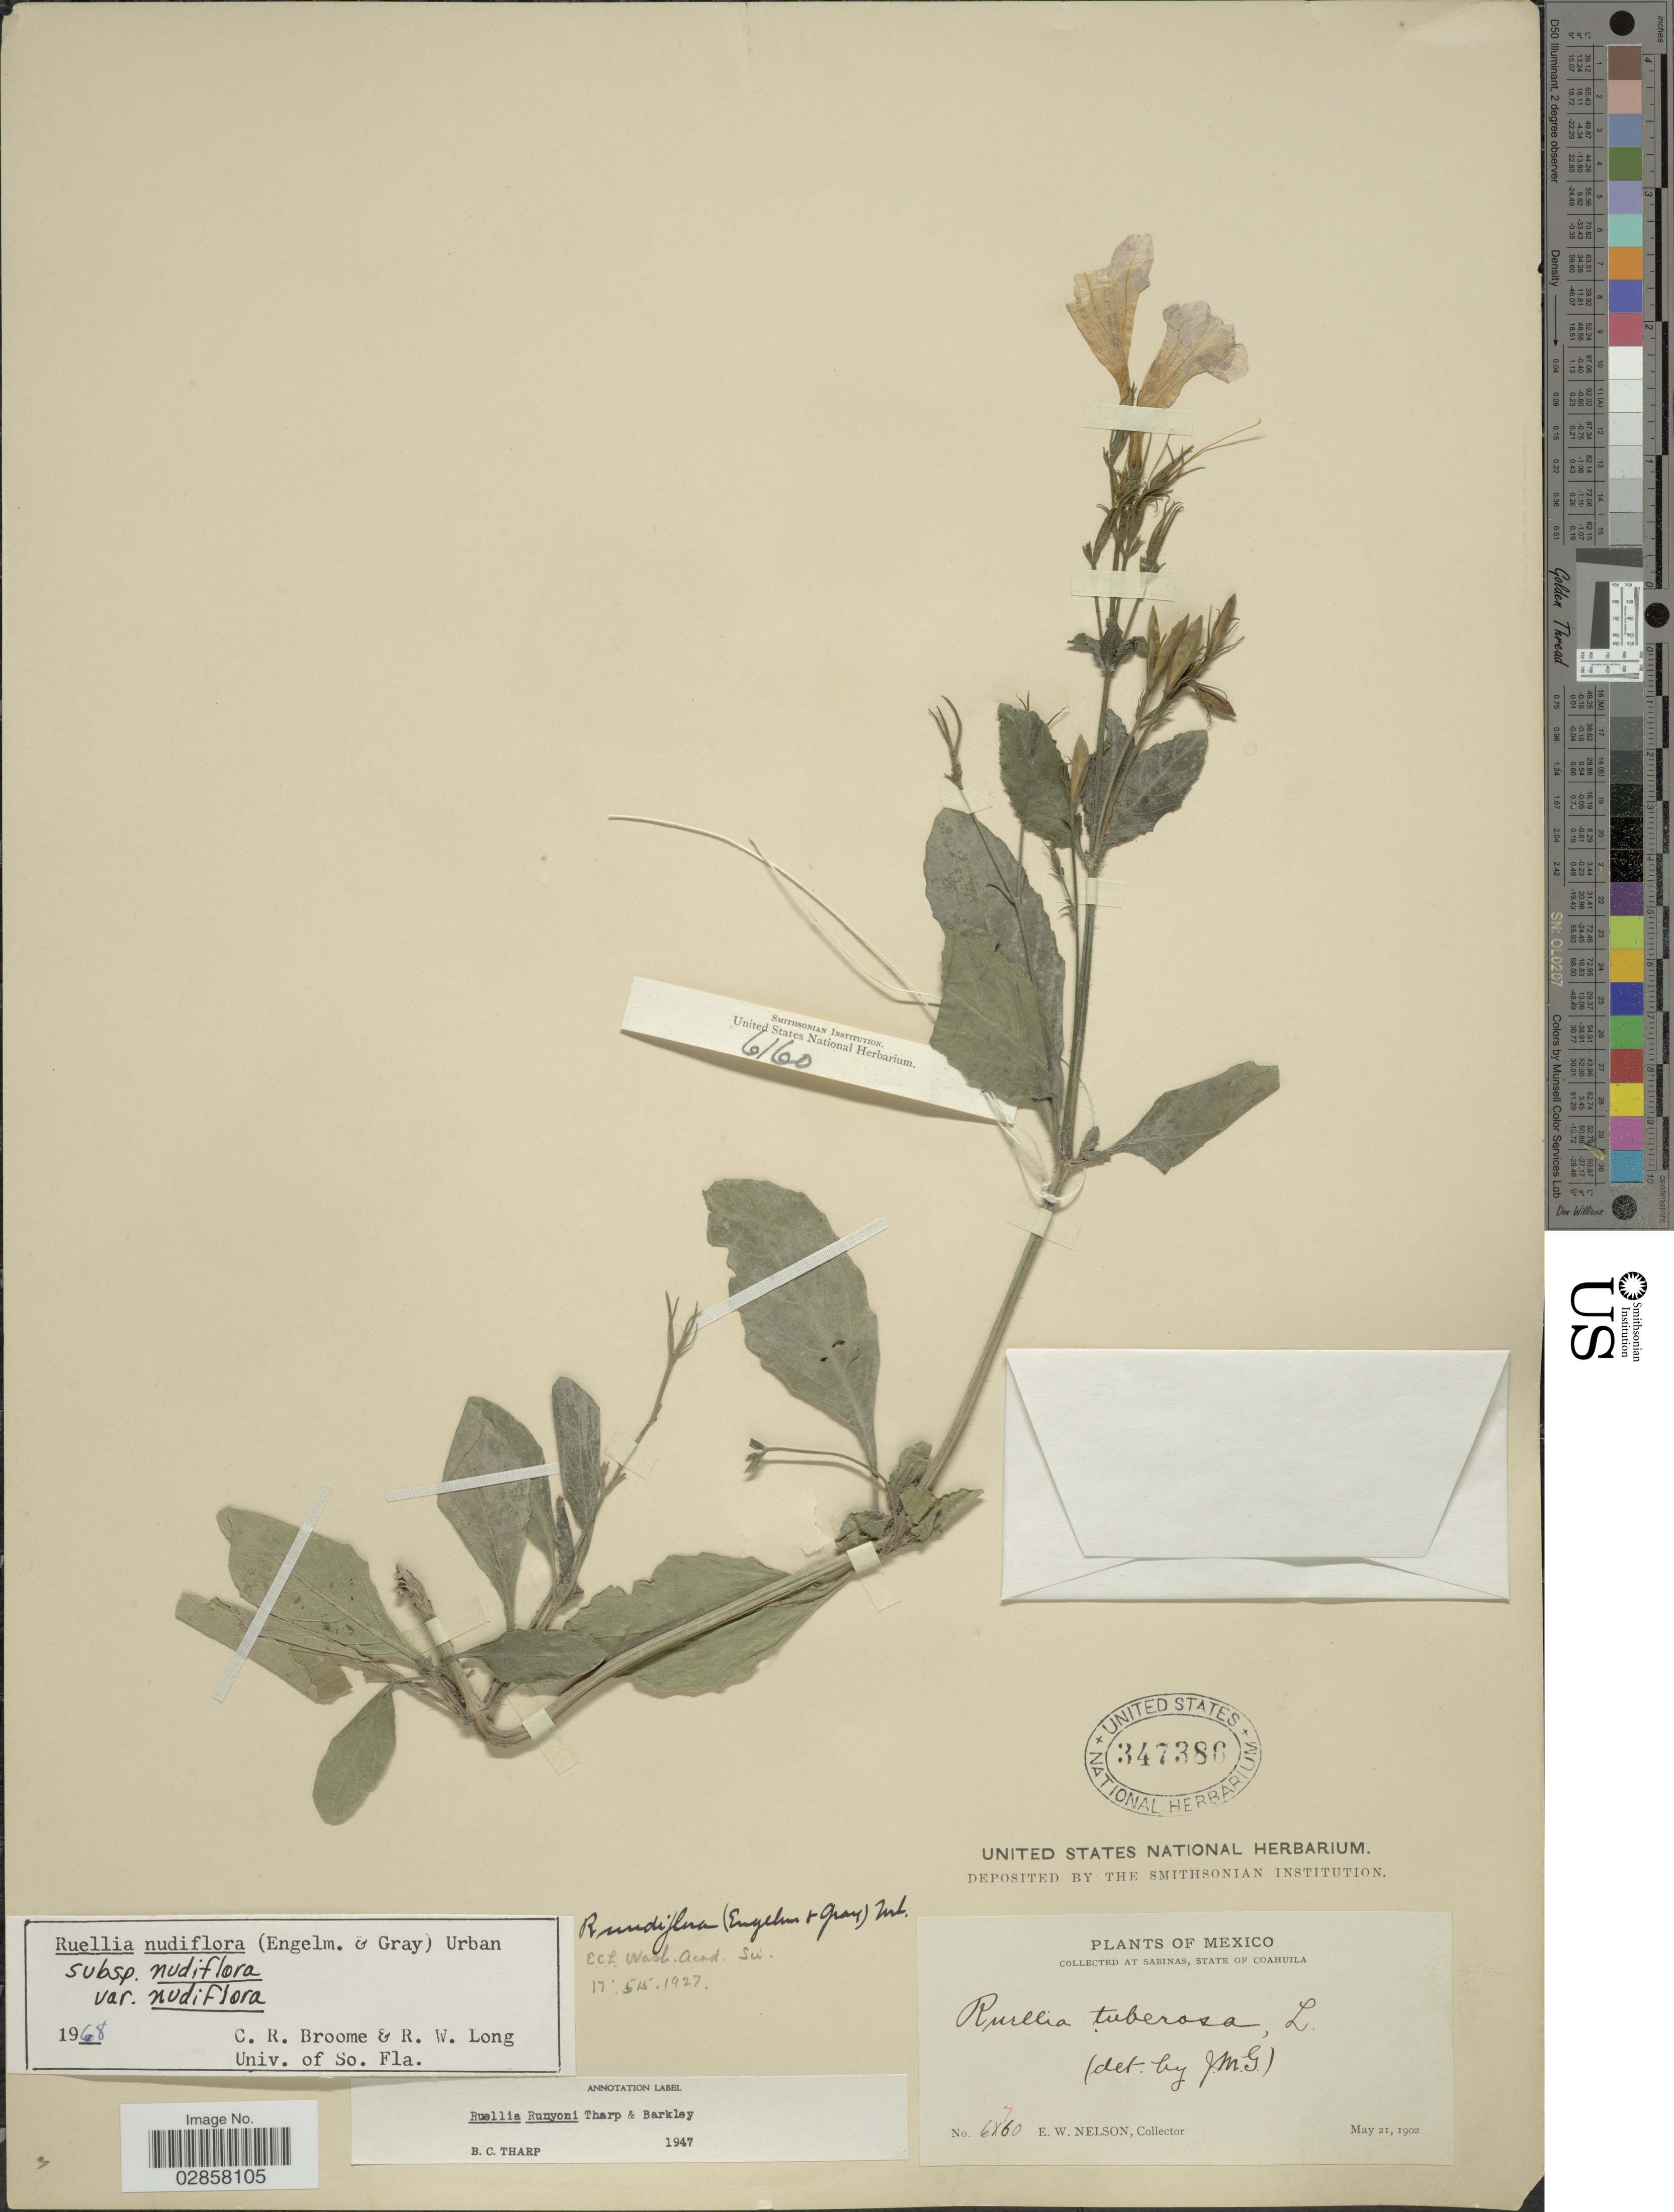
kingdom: Plantae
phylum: Tracheophyta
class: Magnoliopsida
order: Lamiales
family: Acanthaceae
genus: Ruellia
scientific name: Ruellia runyonii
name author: Tharp & F.A. Barkley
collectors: E. W. Nelson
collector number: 6760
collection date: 1902-05-21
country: Mexico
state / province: Coahuila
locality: Sabinas.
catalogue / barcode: US 347386